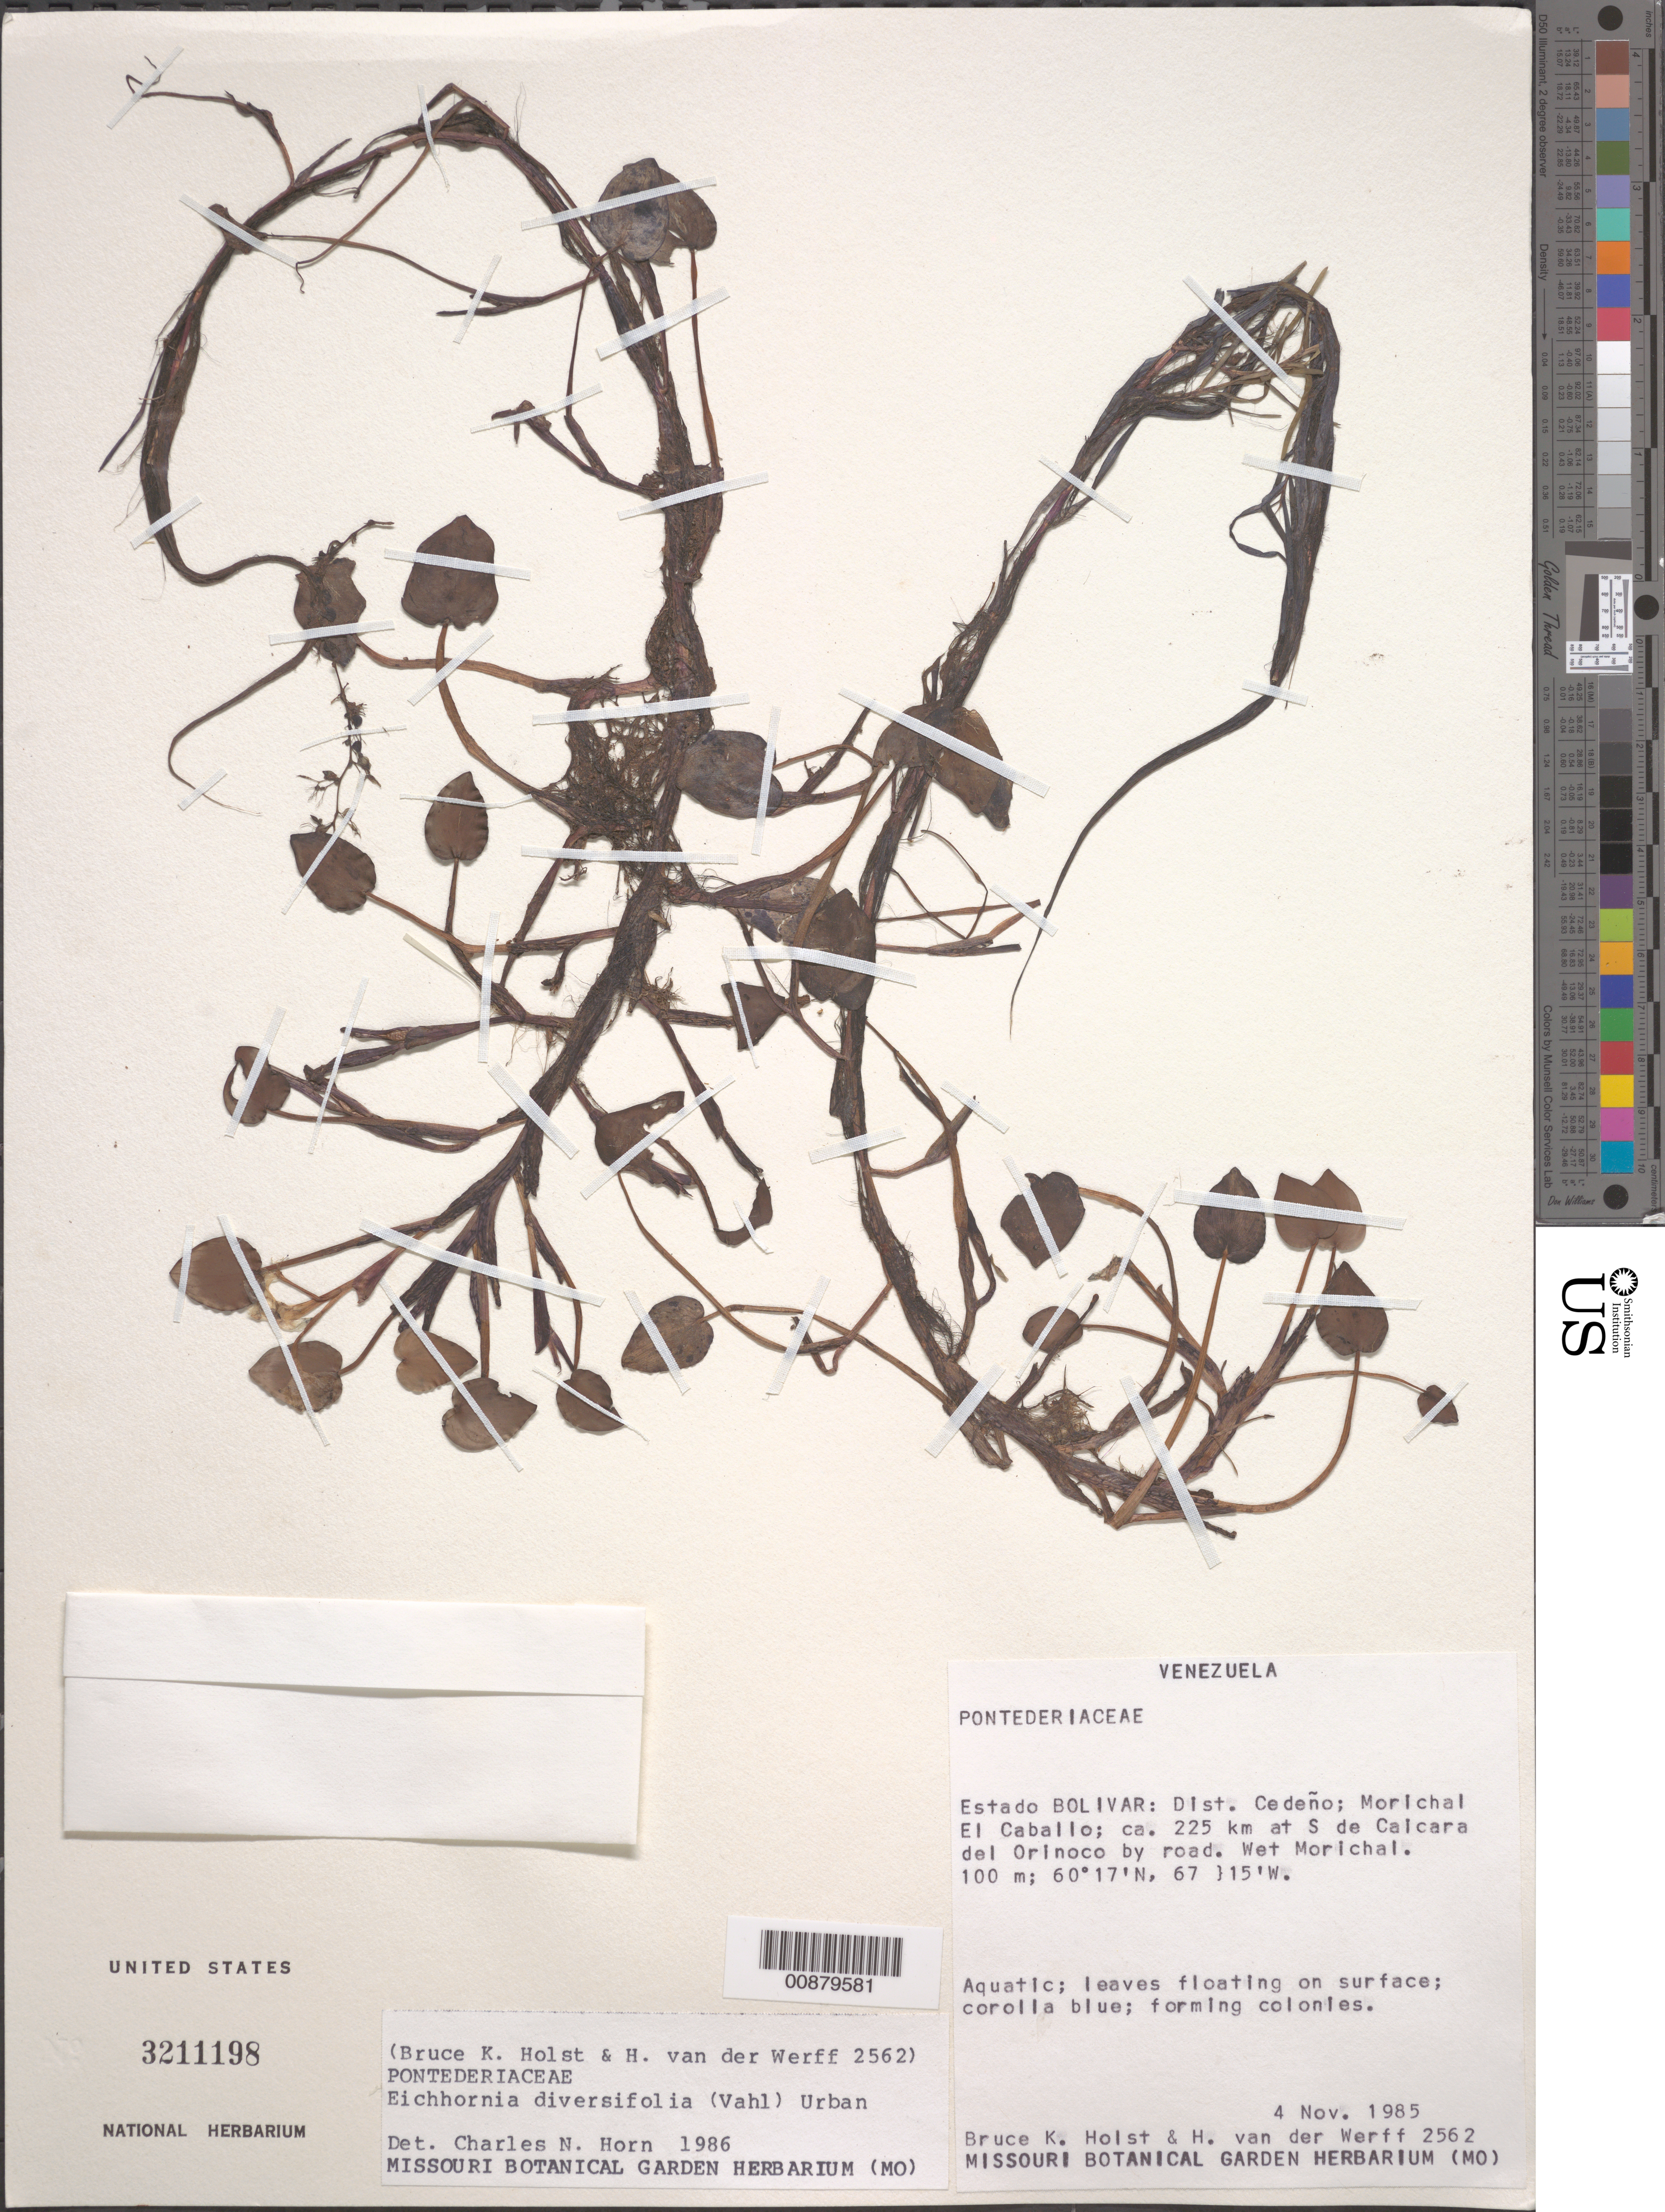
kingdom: Plantae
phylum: Tracheophyta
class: Liliopsida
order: Commelinales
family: Pontederiaceae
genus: Eichhornia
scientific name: Eichhornia diversifolia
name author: (Vahl) Urb.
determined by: Horn, Charles N.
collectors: B. Holst & H. van der Werff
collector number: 2562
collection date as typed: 4-Nov-85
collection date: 1985-11-04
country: Venezuela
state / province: Bolívar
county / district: Cedeño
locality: Morichal el Caballo; ca 225 km at S de Caicara del Orinoco by road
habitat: Wet morichal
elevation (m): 100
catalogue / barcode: US 3211198